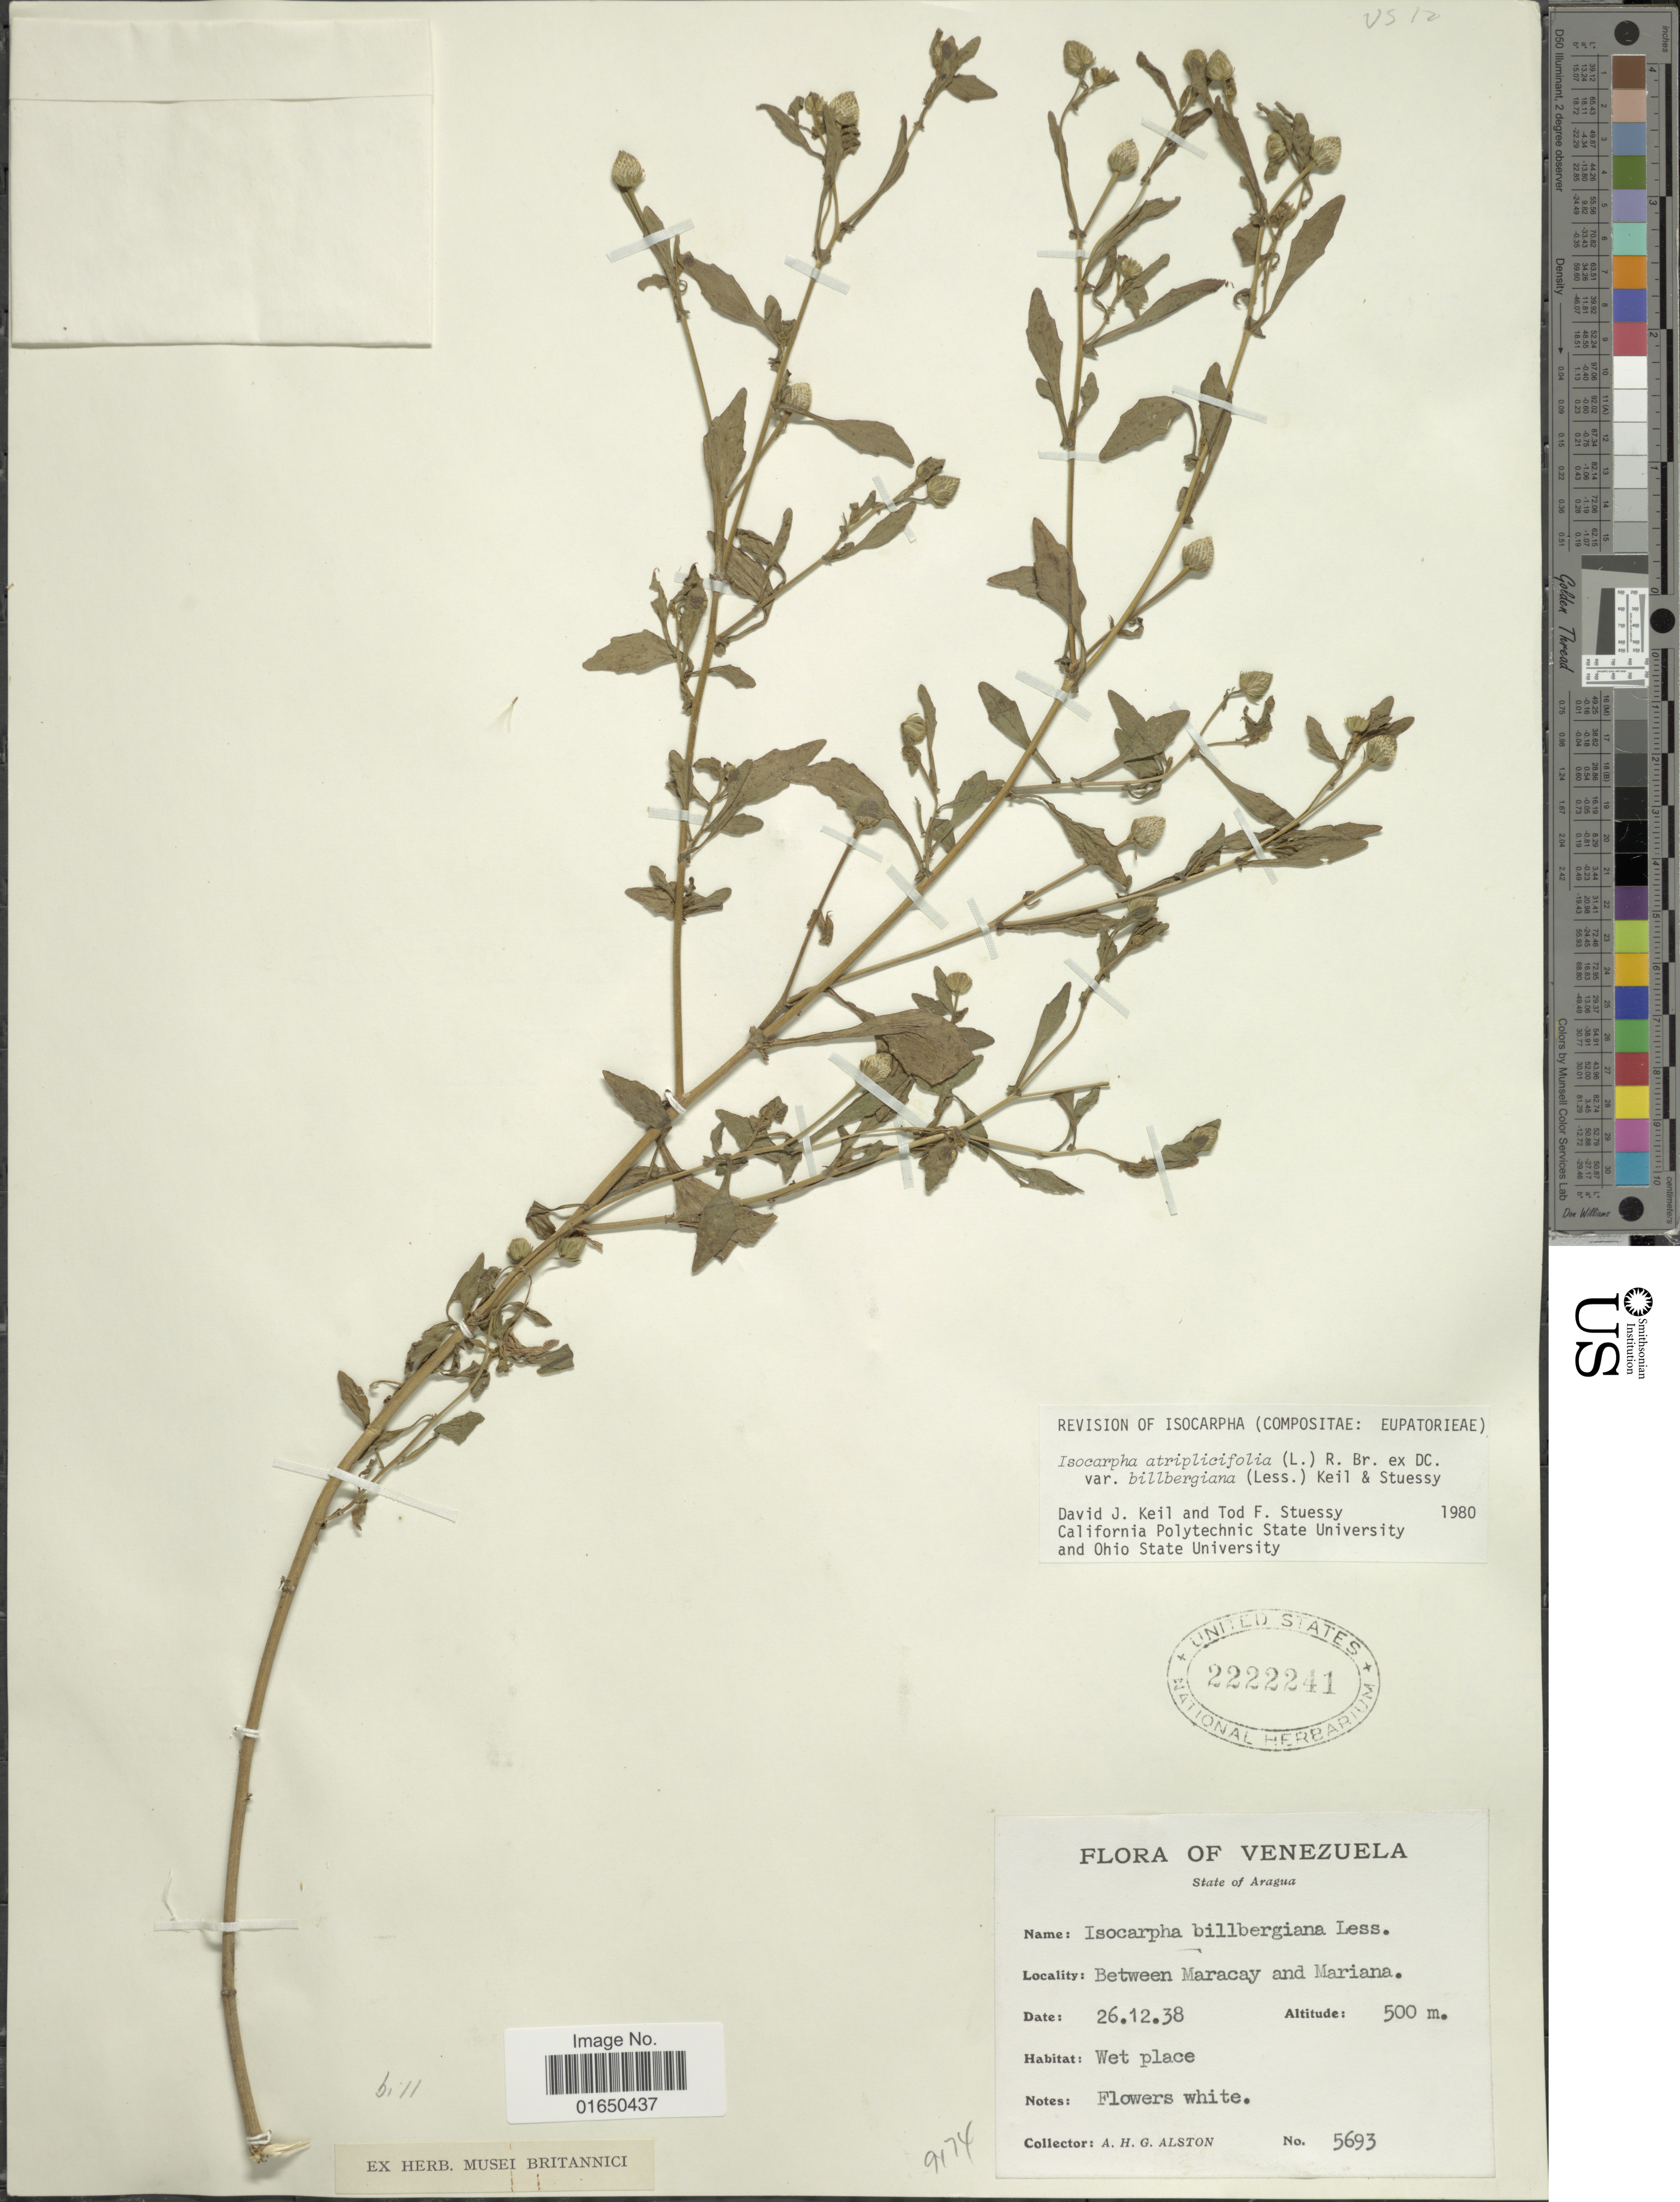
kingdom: Plantae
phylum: Tracheophyta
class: Magnoliopsida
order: Asterales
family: Asteraceae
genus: Isocarpha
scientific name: Isocarpha atriplicifolia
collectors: A. H. Alston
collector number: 5693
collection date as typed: Transcribed d/m/y: 26/12/38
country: Venezuela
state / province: Aragua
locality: Between Maracay and Mariana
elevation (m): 500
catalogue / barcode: US 2222241